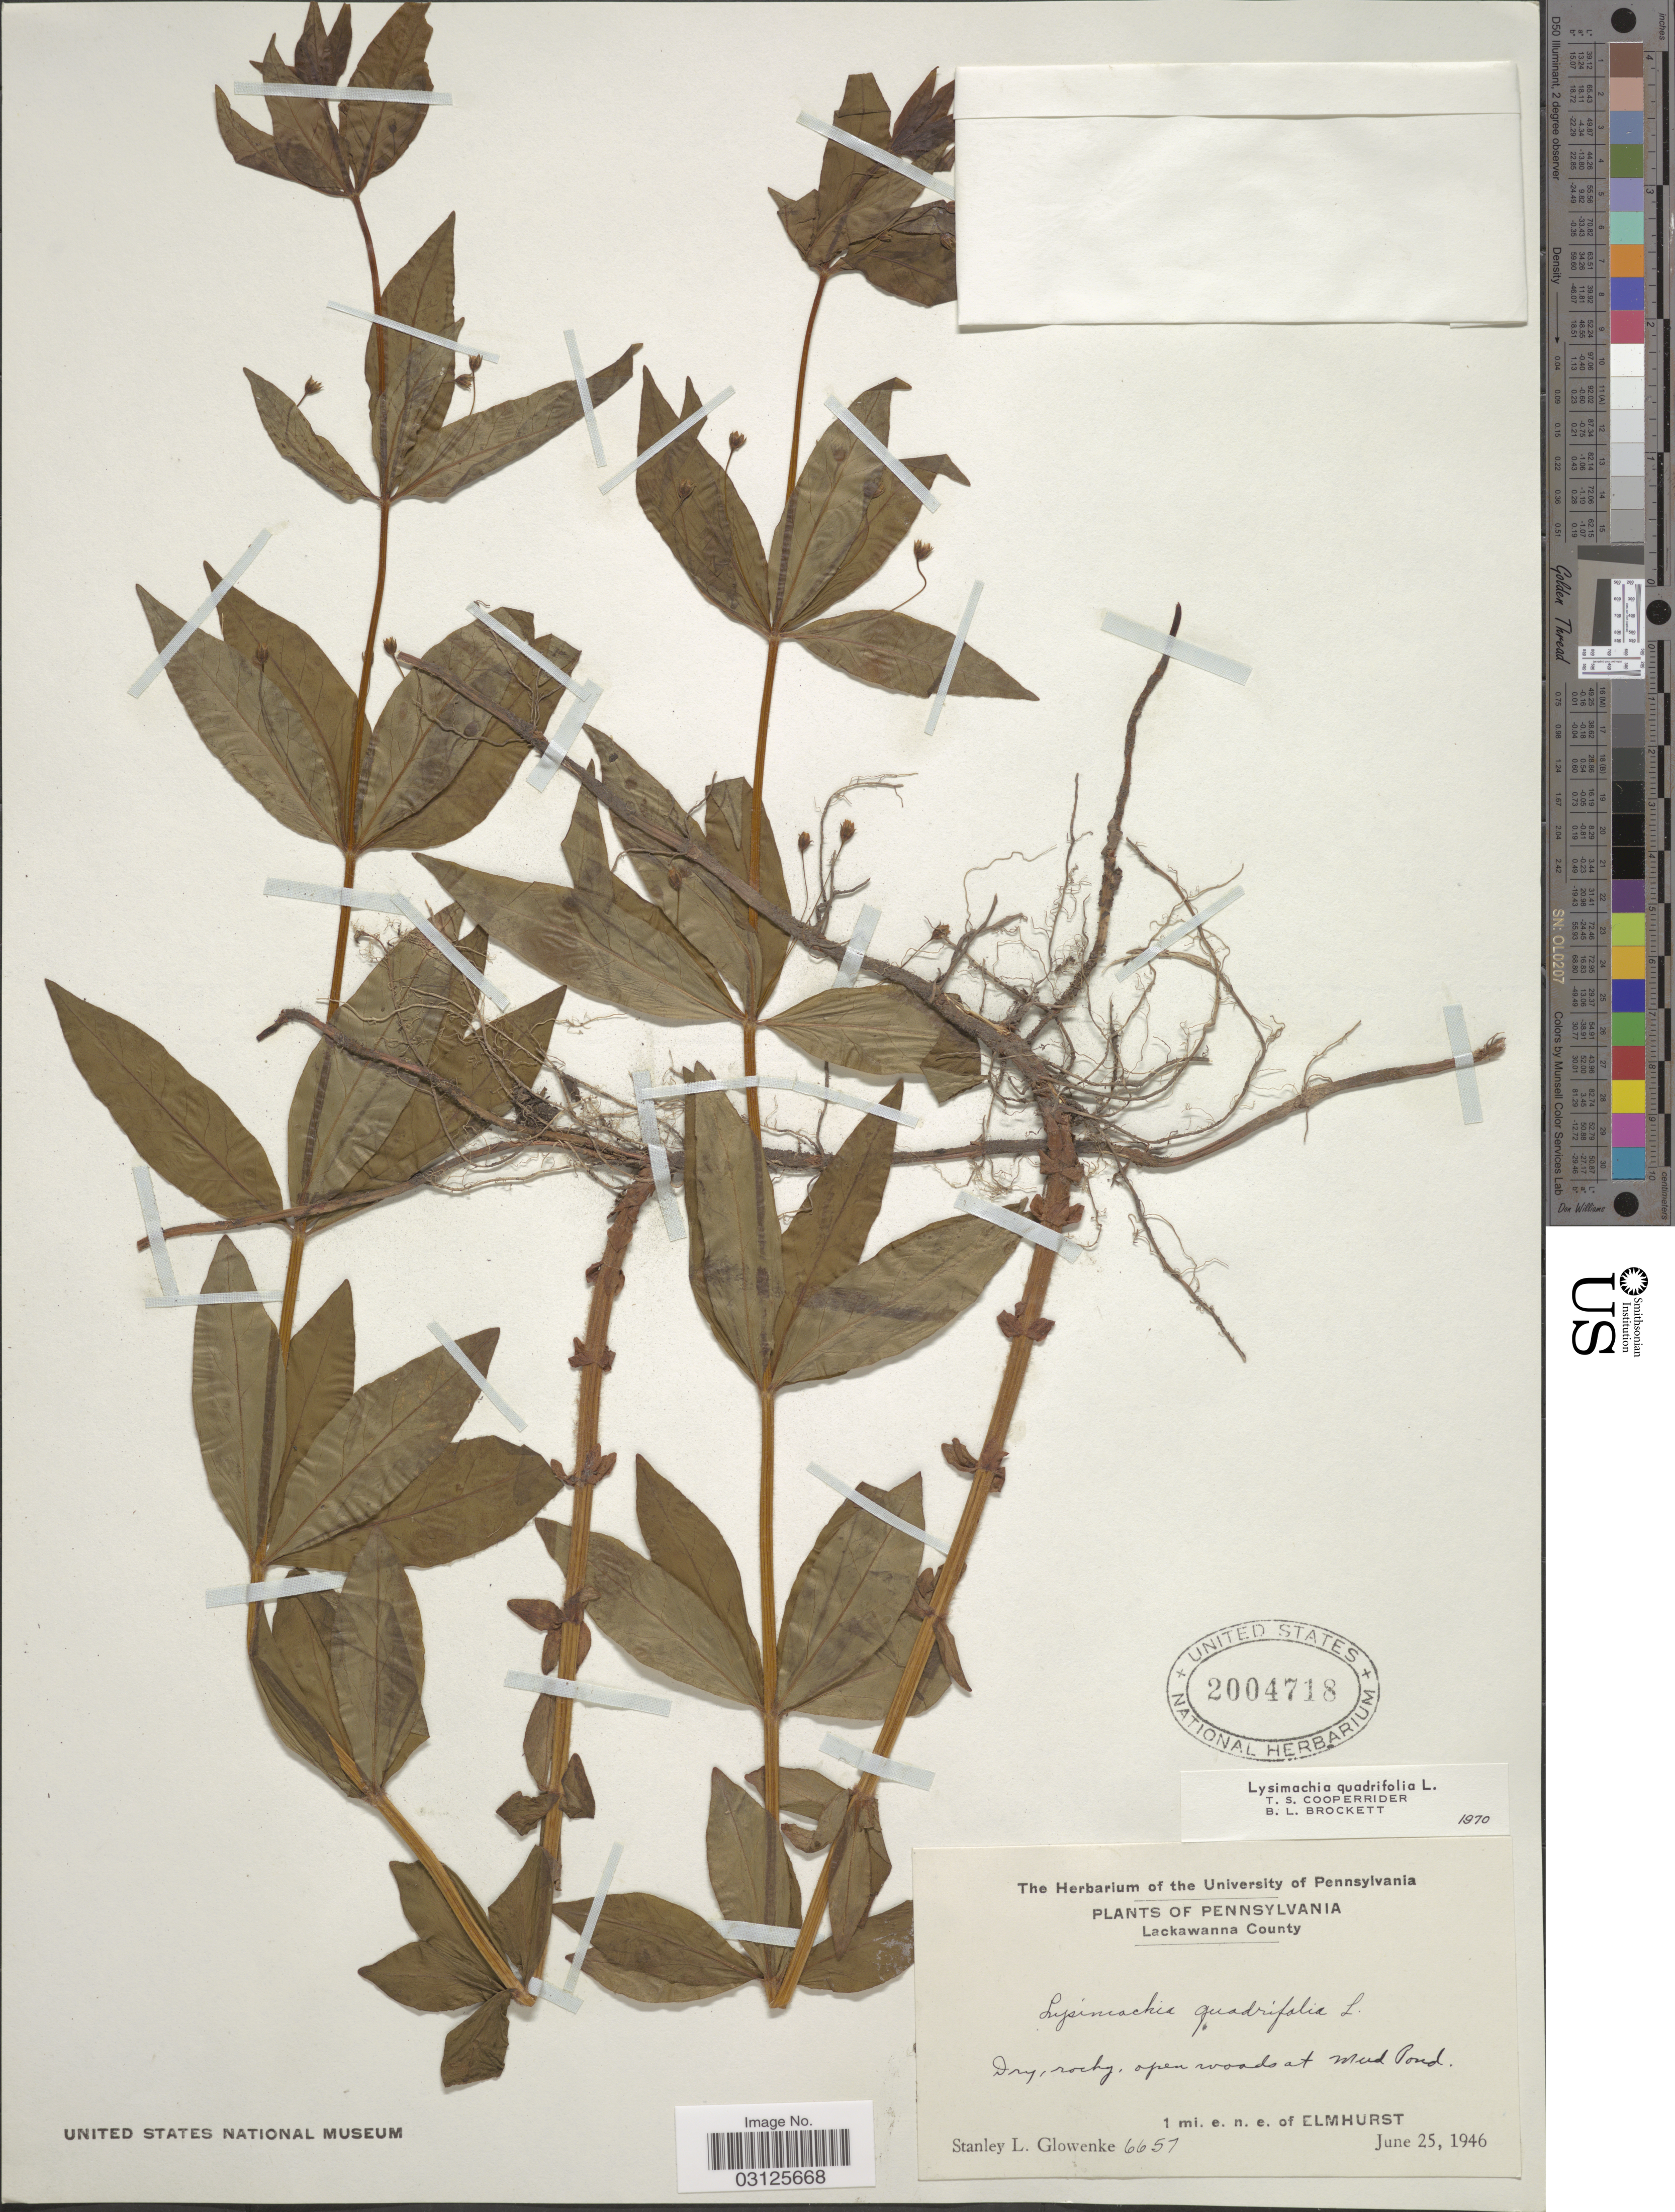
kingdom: Plantae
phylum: Tracheophyta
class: Magnoliopsida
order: Ericales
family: Primulaceae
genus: Lysimachia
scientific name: Lysimachia quadrifolia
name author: L.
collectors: S. Glowenke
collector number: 6657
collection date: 1946-06-25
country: United States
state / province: Pennsylvania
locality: Lackawanna County, Dry, rocky, open woods at Mud Pond, 1 mi. e.n.e. of Elmhurst.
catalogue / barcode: US 2004718